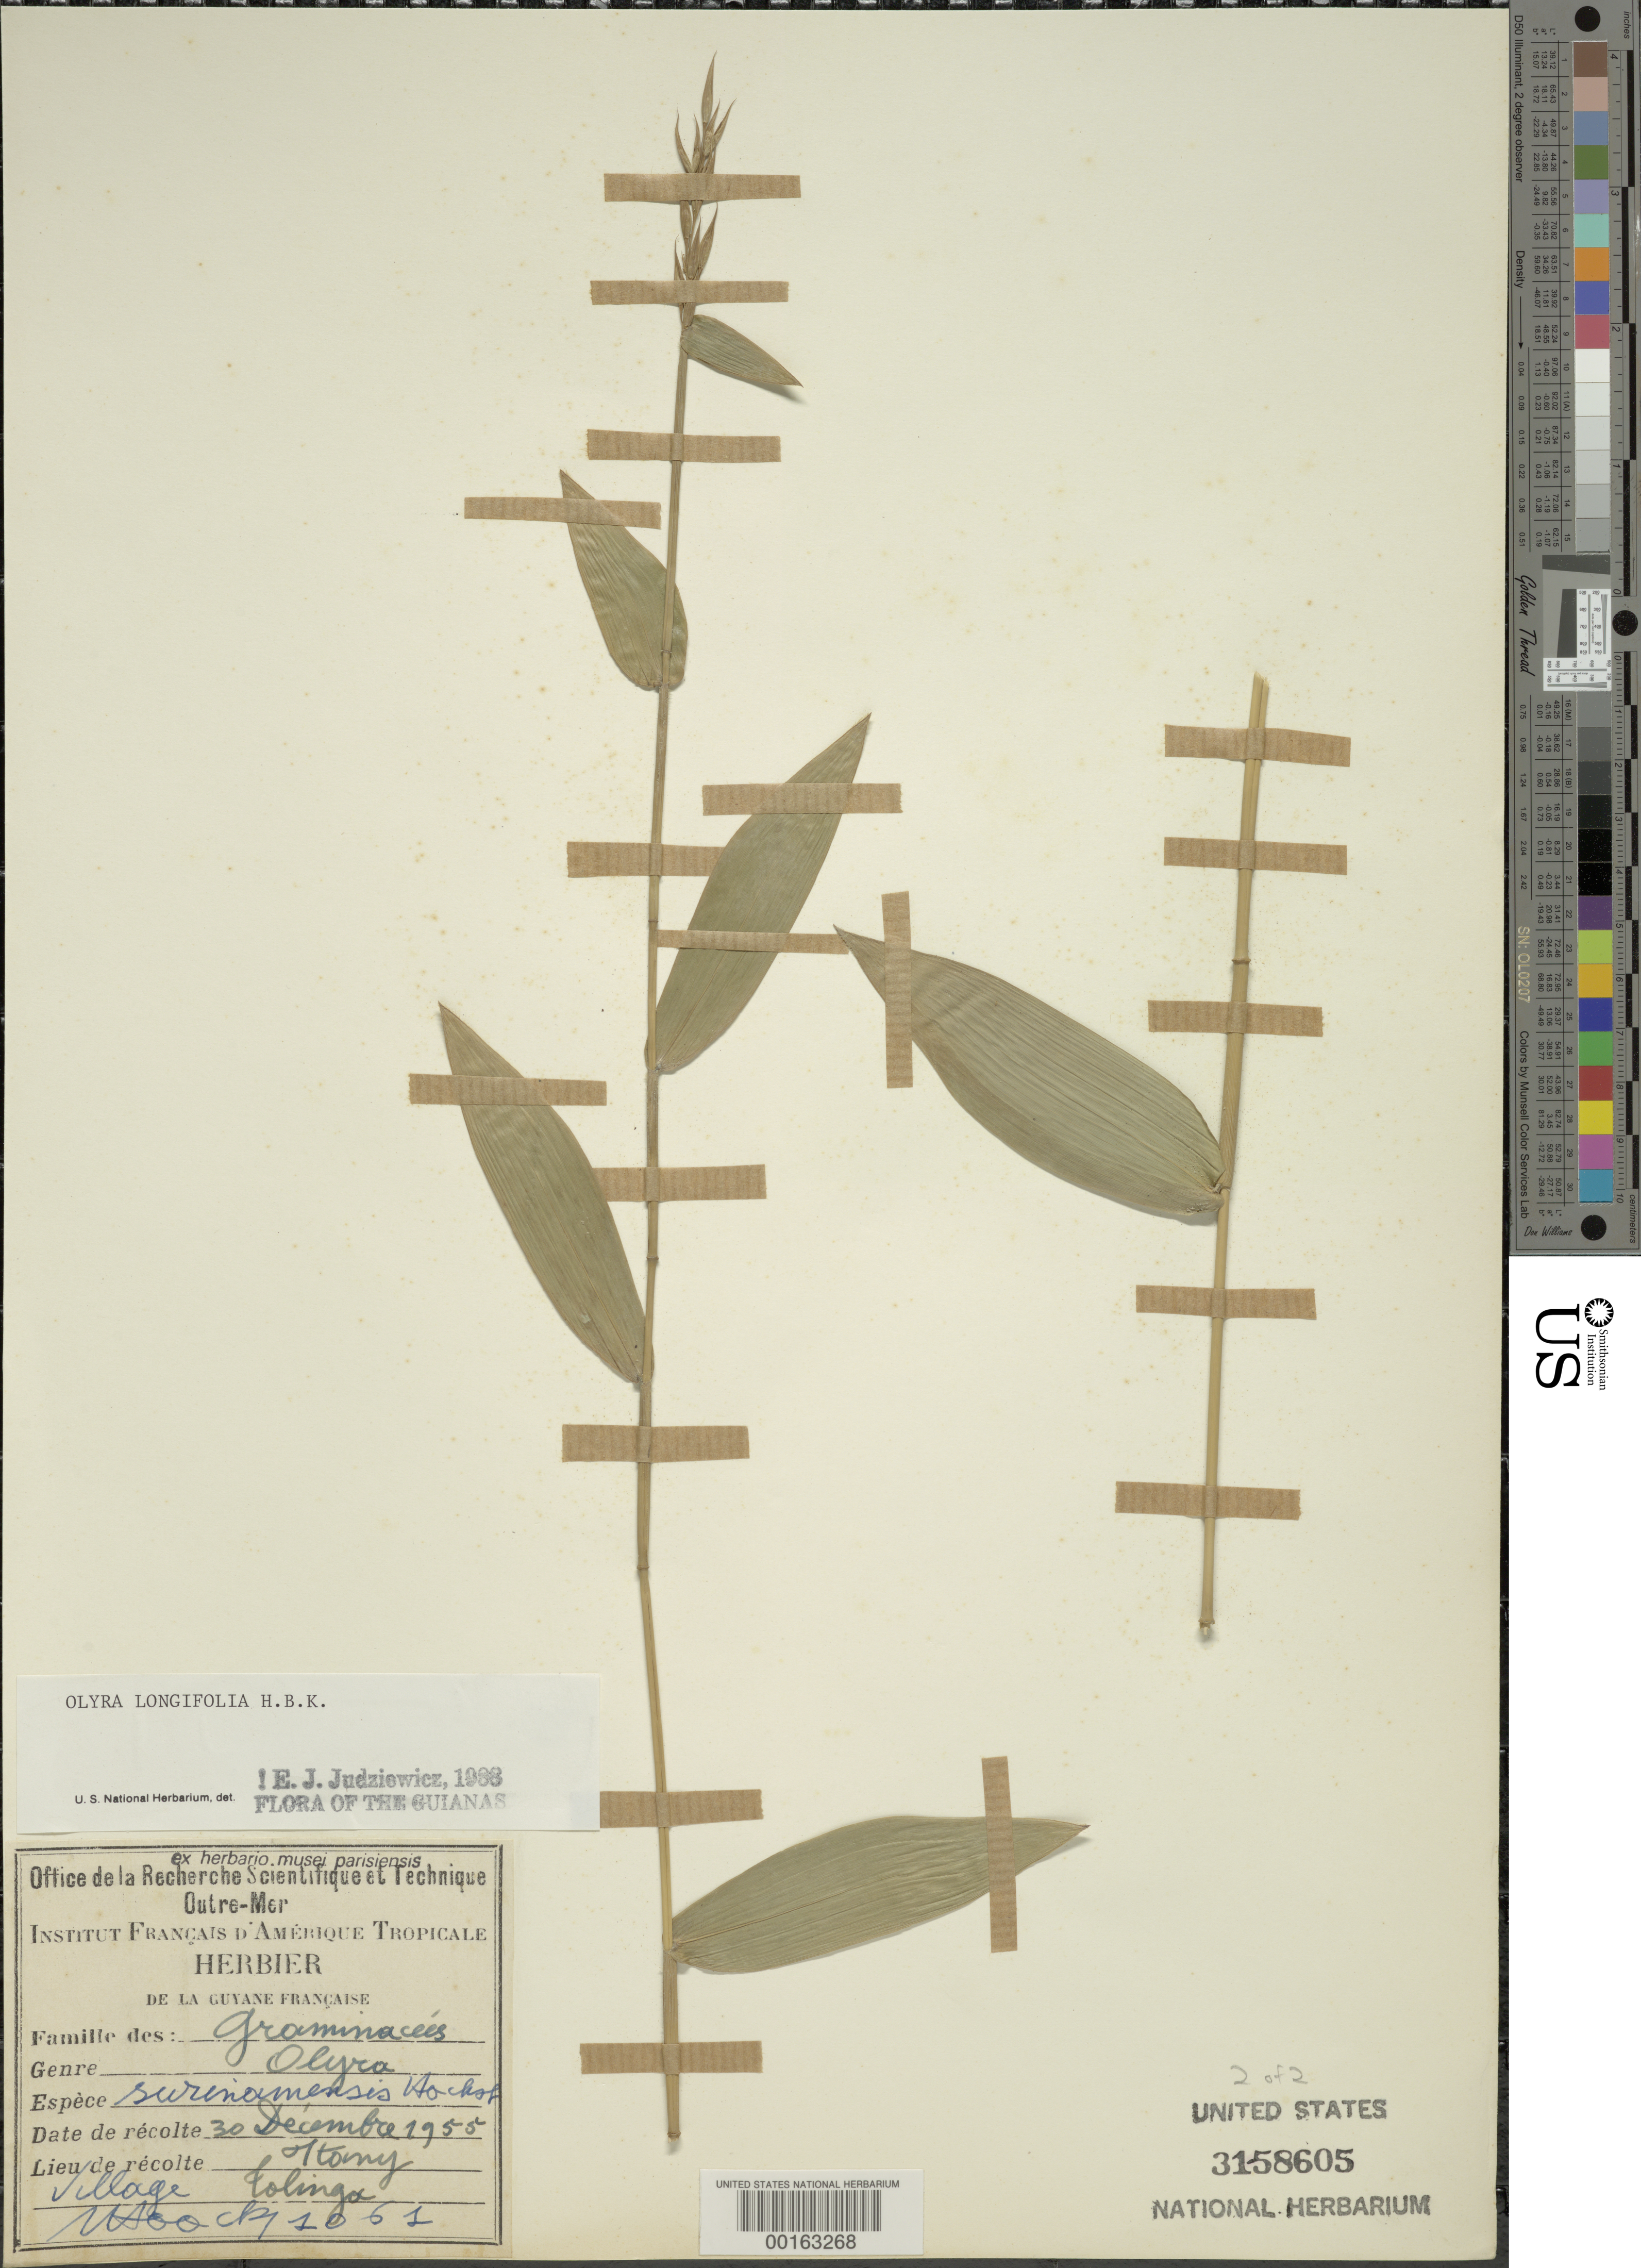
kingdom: Plantae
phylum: Tracheophyta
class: Liliopsida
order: Poales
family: Poaceae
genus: Olyra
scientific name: Olyra longifolia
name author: Kunth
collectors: J. Hoock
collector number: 1061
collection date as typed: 30 Dec 1955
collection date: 1955-12-30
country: Guyana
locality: Village folingoc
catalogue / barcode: US 3158605